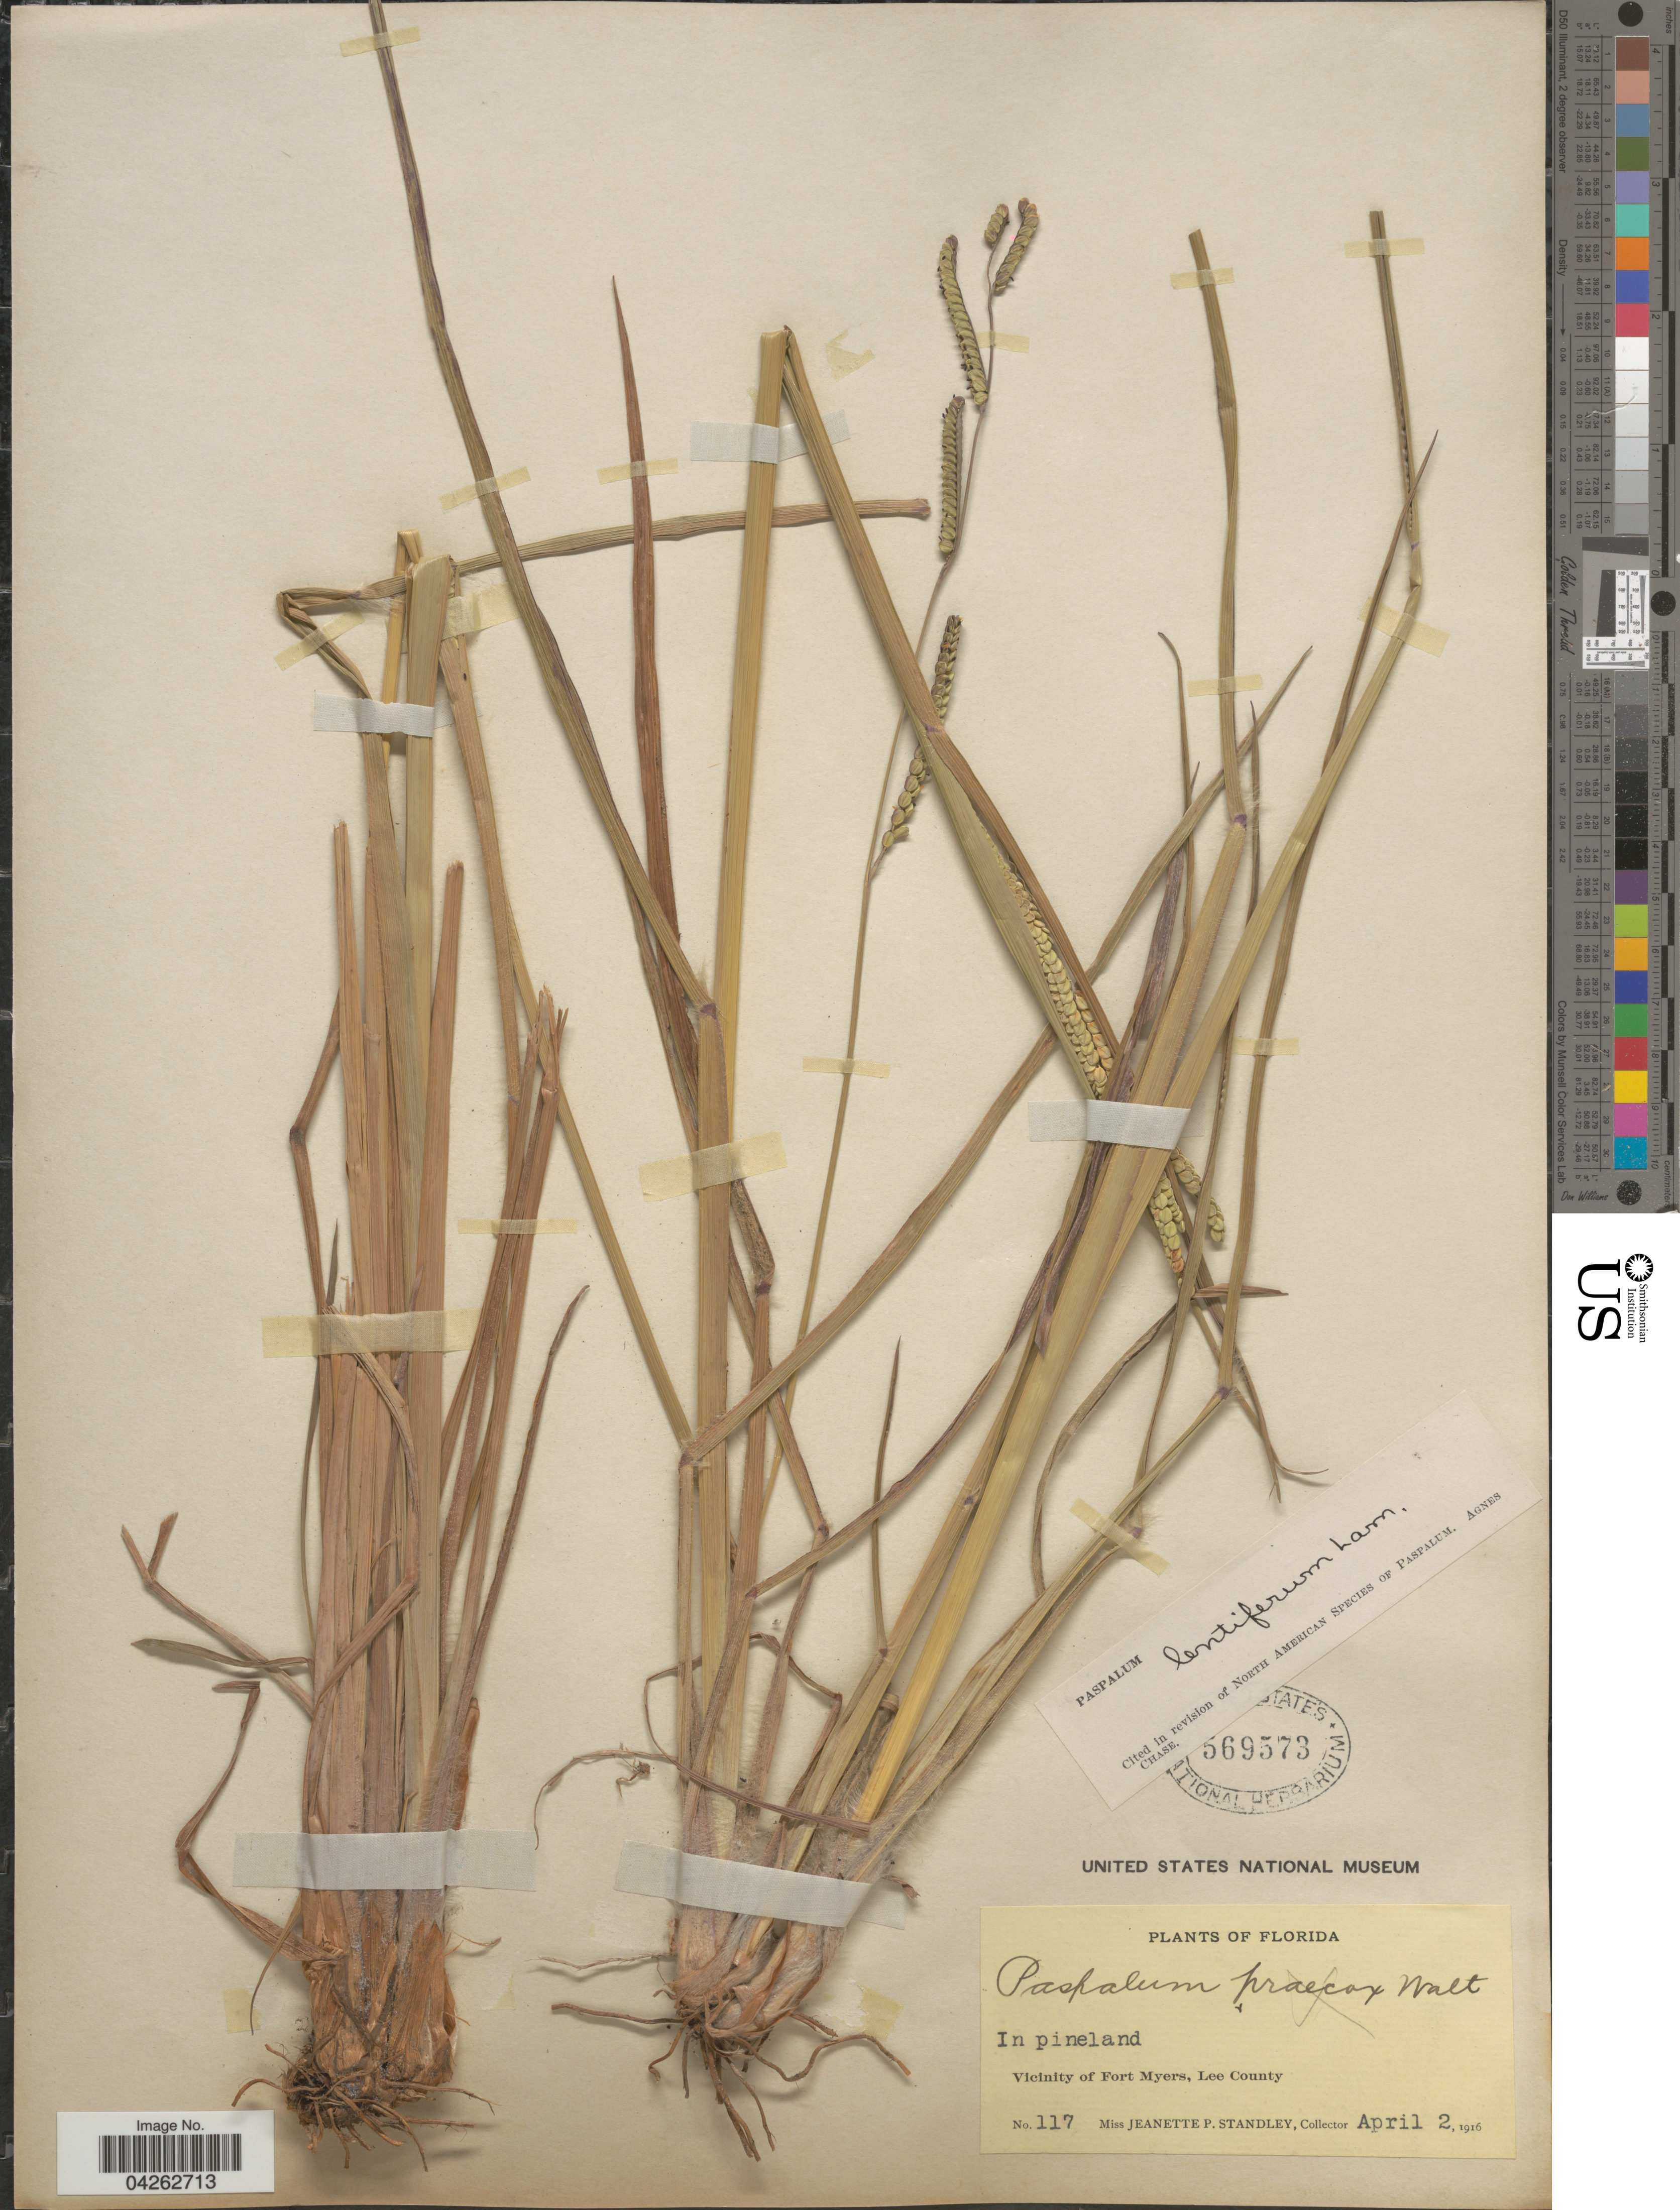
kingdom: Plantae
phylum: Tracheophyta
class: Liliopsida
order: Poales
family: Poaceae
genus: Paspalum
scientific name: Paspalum lentiferum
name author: Lam.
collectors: J. P. Standley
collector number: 117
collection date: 1916-04-02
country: United States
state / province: Florida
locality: In pineland. Vicinity of Fort Myers, Lee County.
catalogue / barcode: US 569573